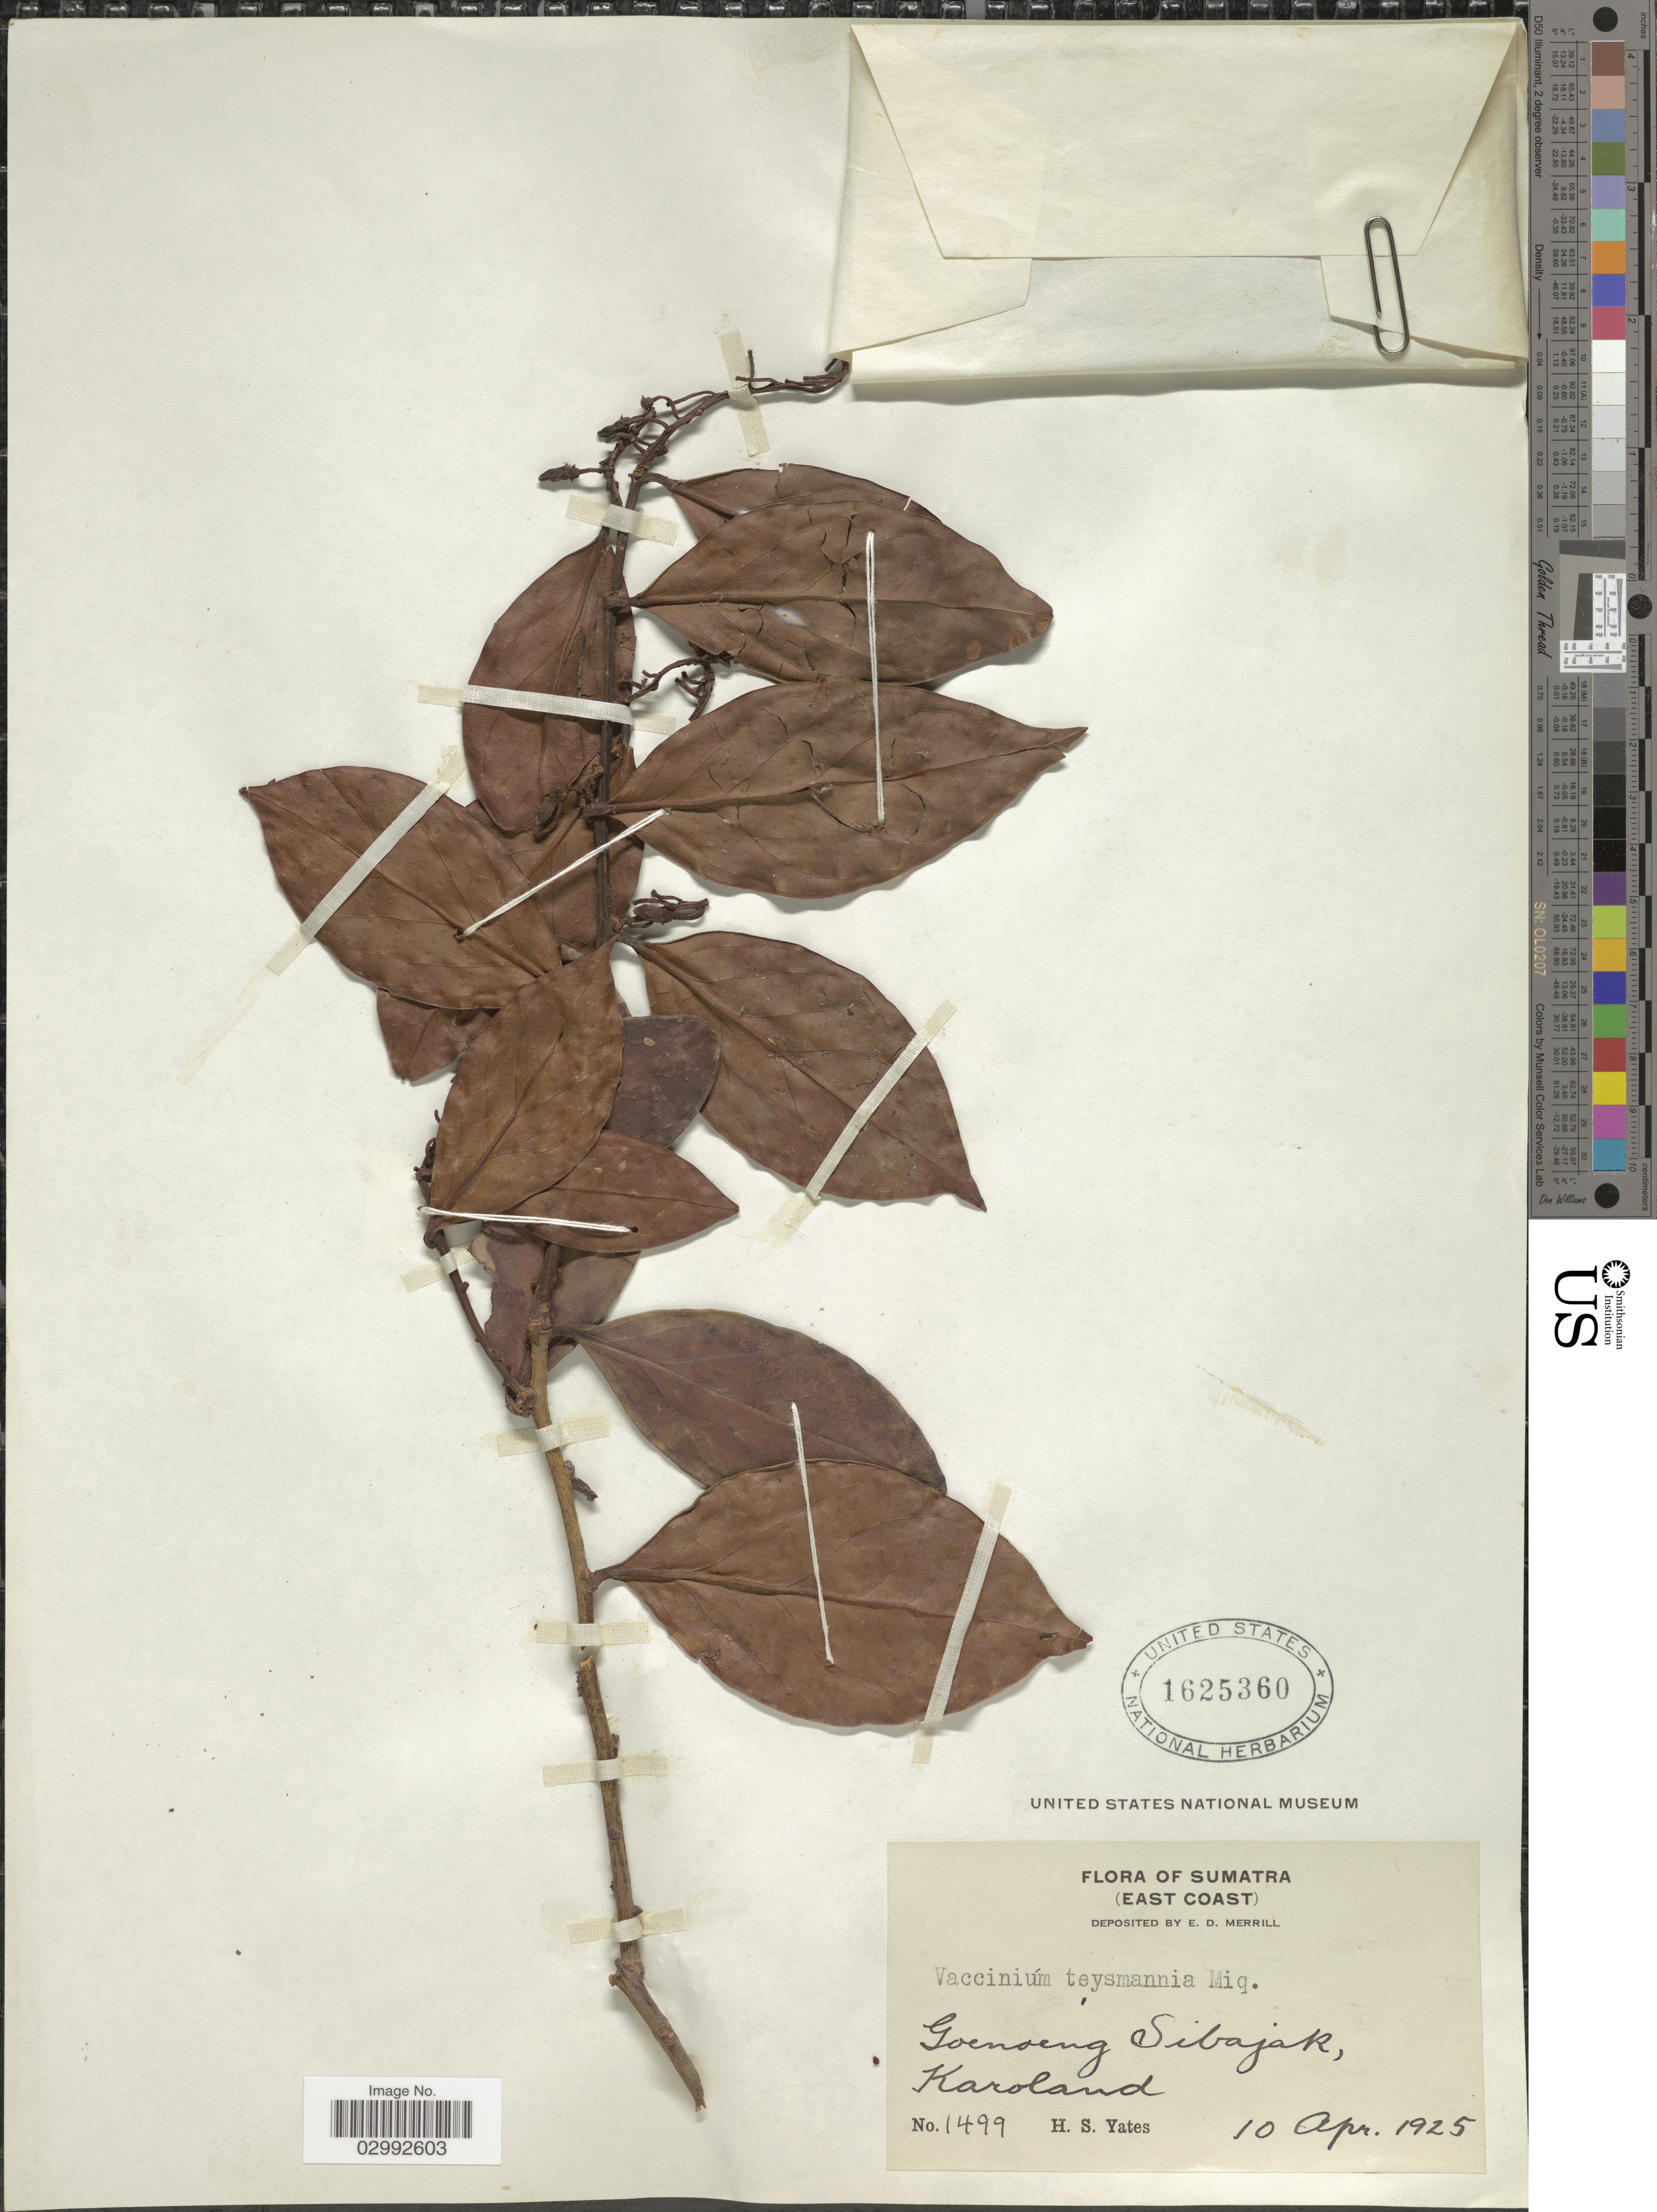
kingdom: Plantae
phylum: Tracheophyta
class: Magnoliopsida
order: Ericales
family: Ericaceae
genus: Vaccinium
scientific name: Vaccinium teysmannii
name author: Miq.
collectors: H. S. Yates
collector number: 1499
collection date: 1925-04-10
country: Indonesia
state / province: Sumatra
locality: Sumatra (East Coast), Goenoeng Sibajak, Karoland.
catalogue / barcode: US 1625360